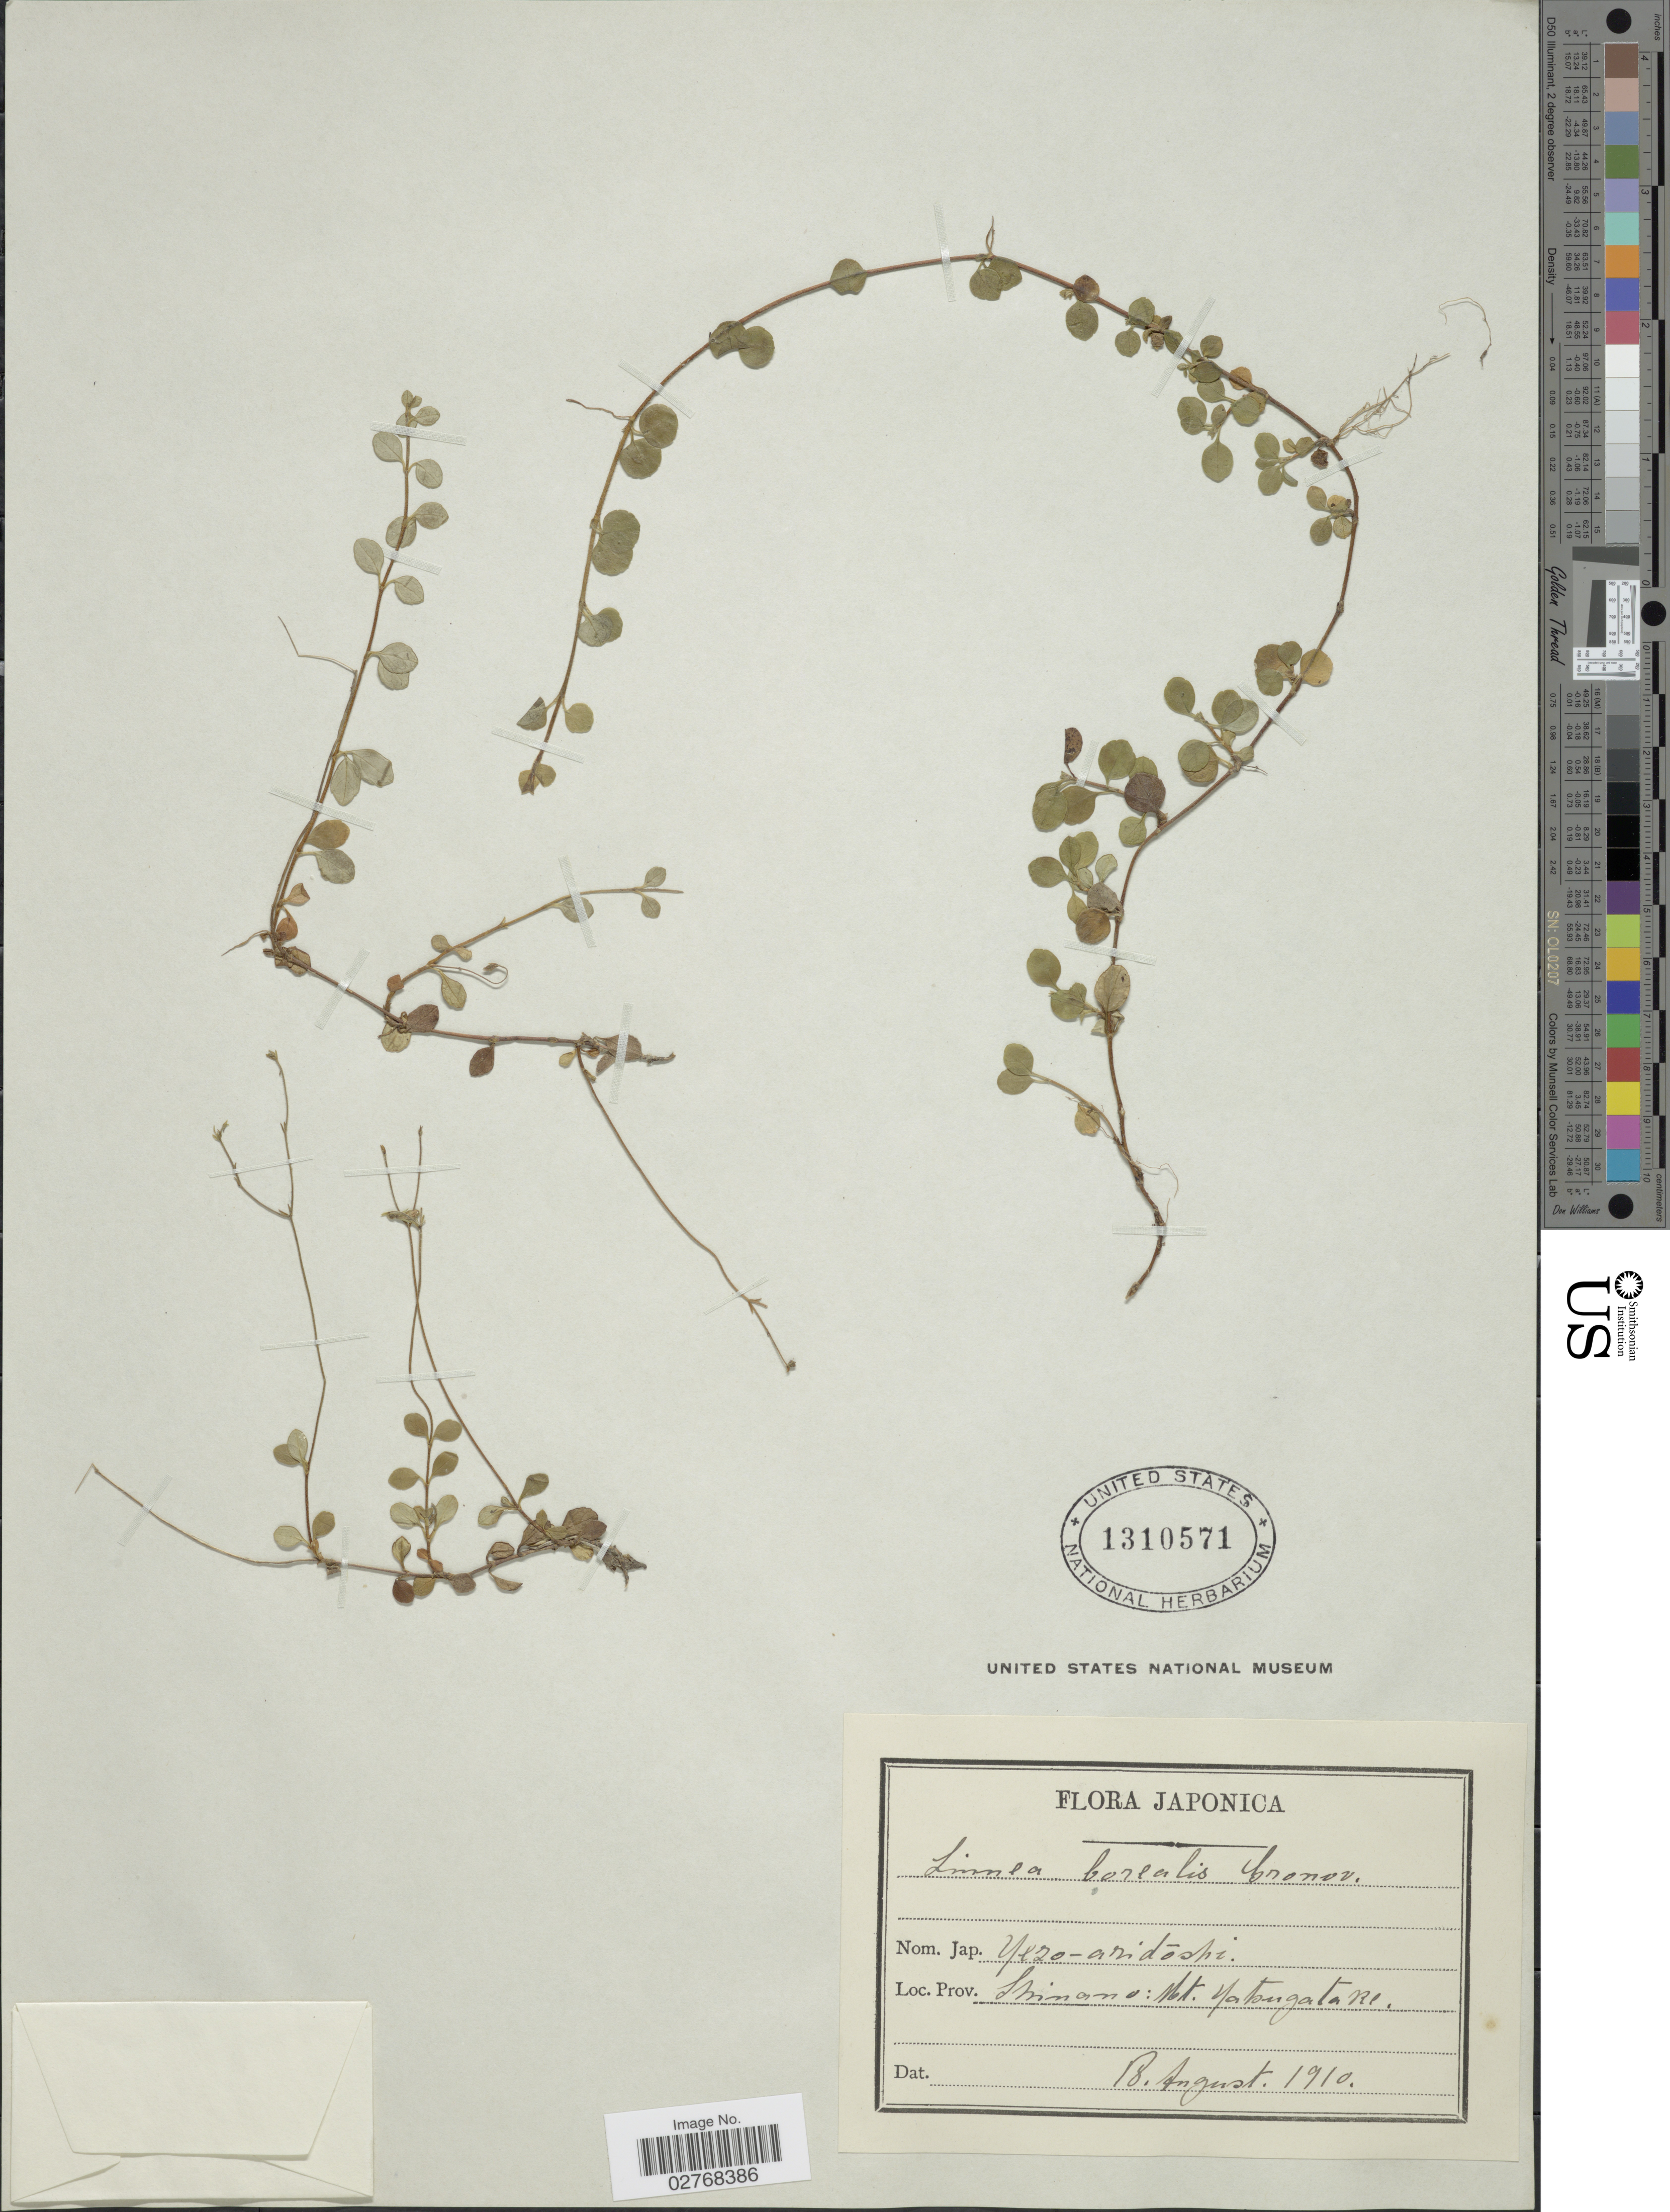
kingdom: Plantae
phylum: Tracheophyta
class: Magnoliopsida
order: Dipsacales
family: Caprifoliaceae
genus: Linnaea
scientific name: Linnaea borealis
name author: L.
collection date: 1910-08-18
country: Japan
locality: Shimano: Mt. Yabugatare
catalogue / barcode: US 1310571